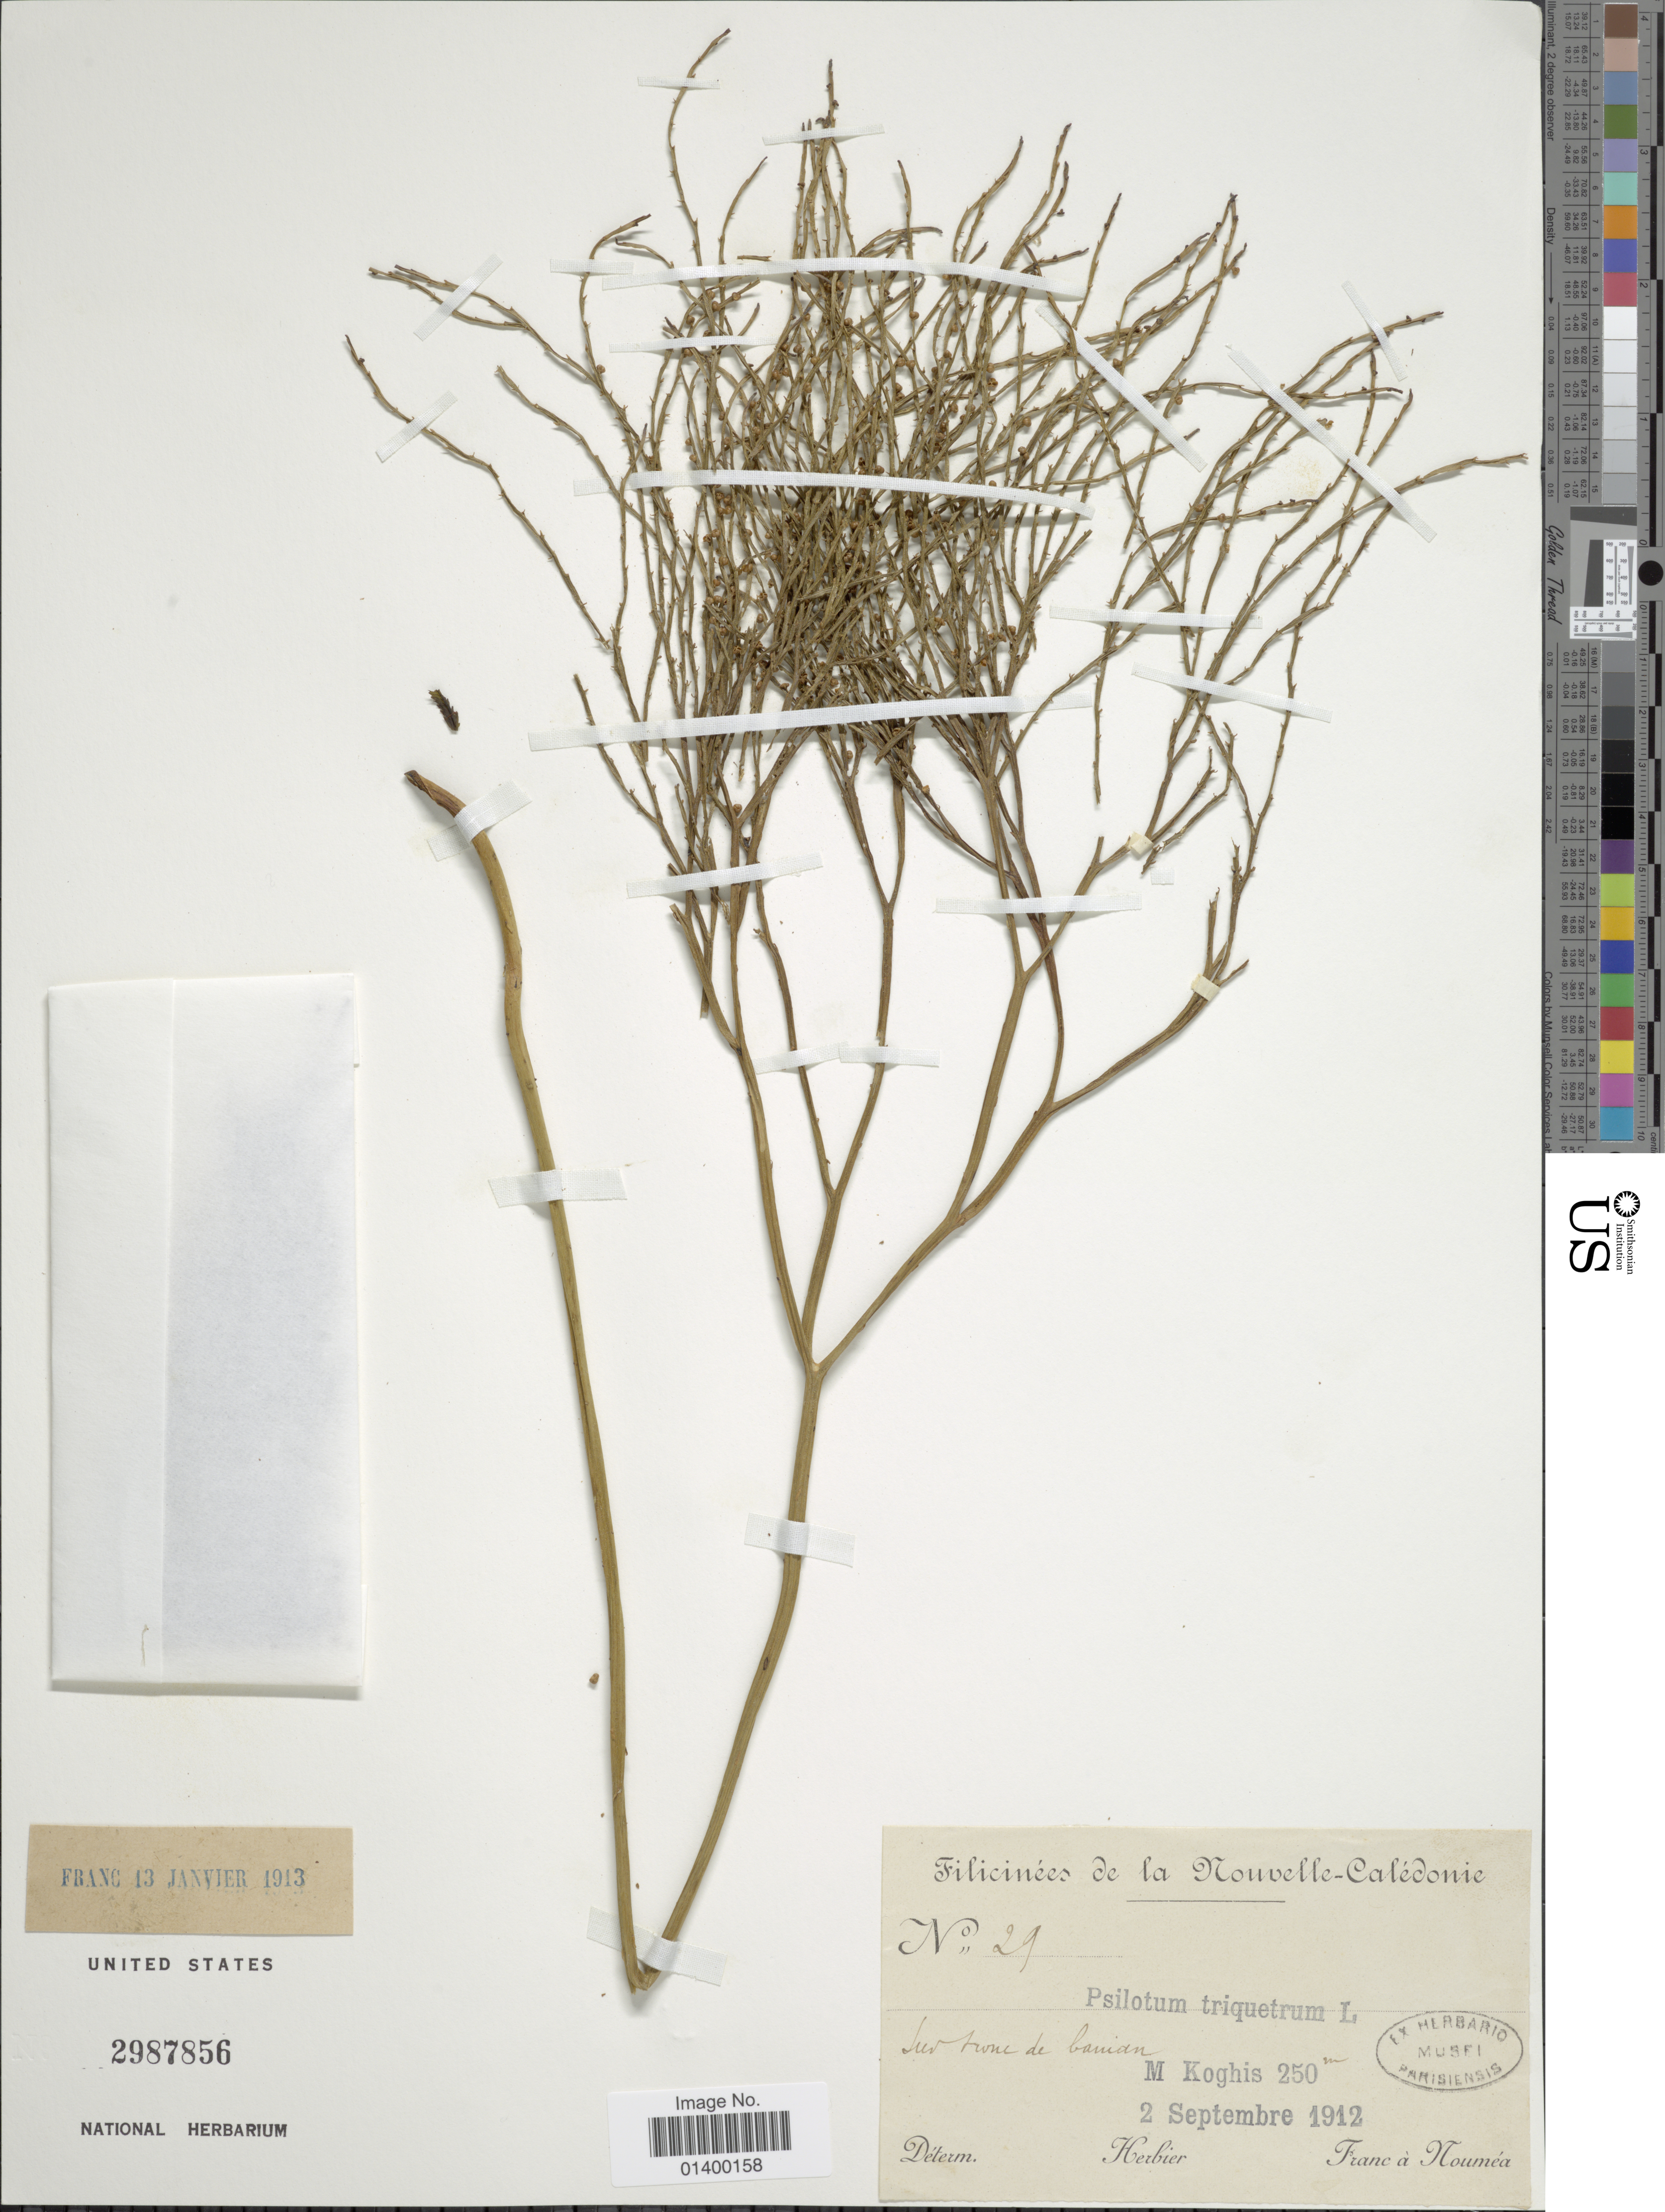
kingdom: Plantae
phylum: Tracheophyta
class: Polypodiopsida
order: Psilotales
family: Psilotaceae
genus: Psilotum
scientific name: Psilotum nudum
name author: (L.) P. Beauv.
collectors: Franc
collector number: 29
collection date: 1912-09-02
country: New Caledonia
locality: Sur trone de bamidn, M. Koghis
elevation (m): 250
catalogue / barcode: US 2987856